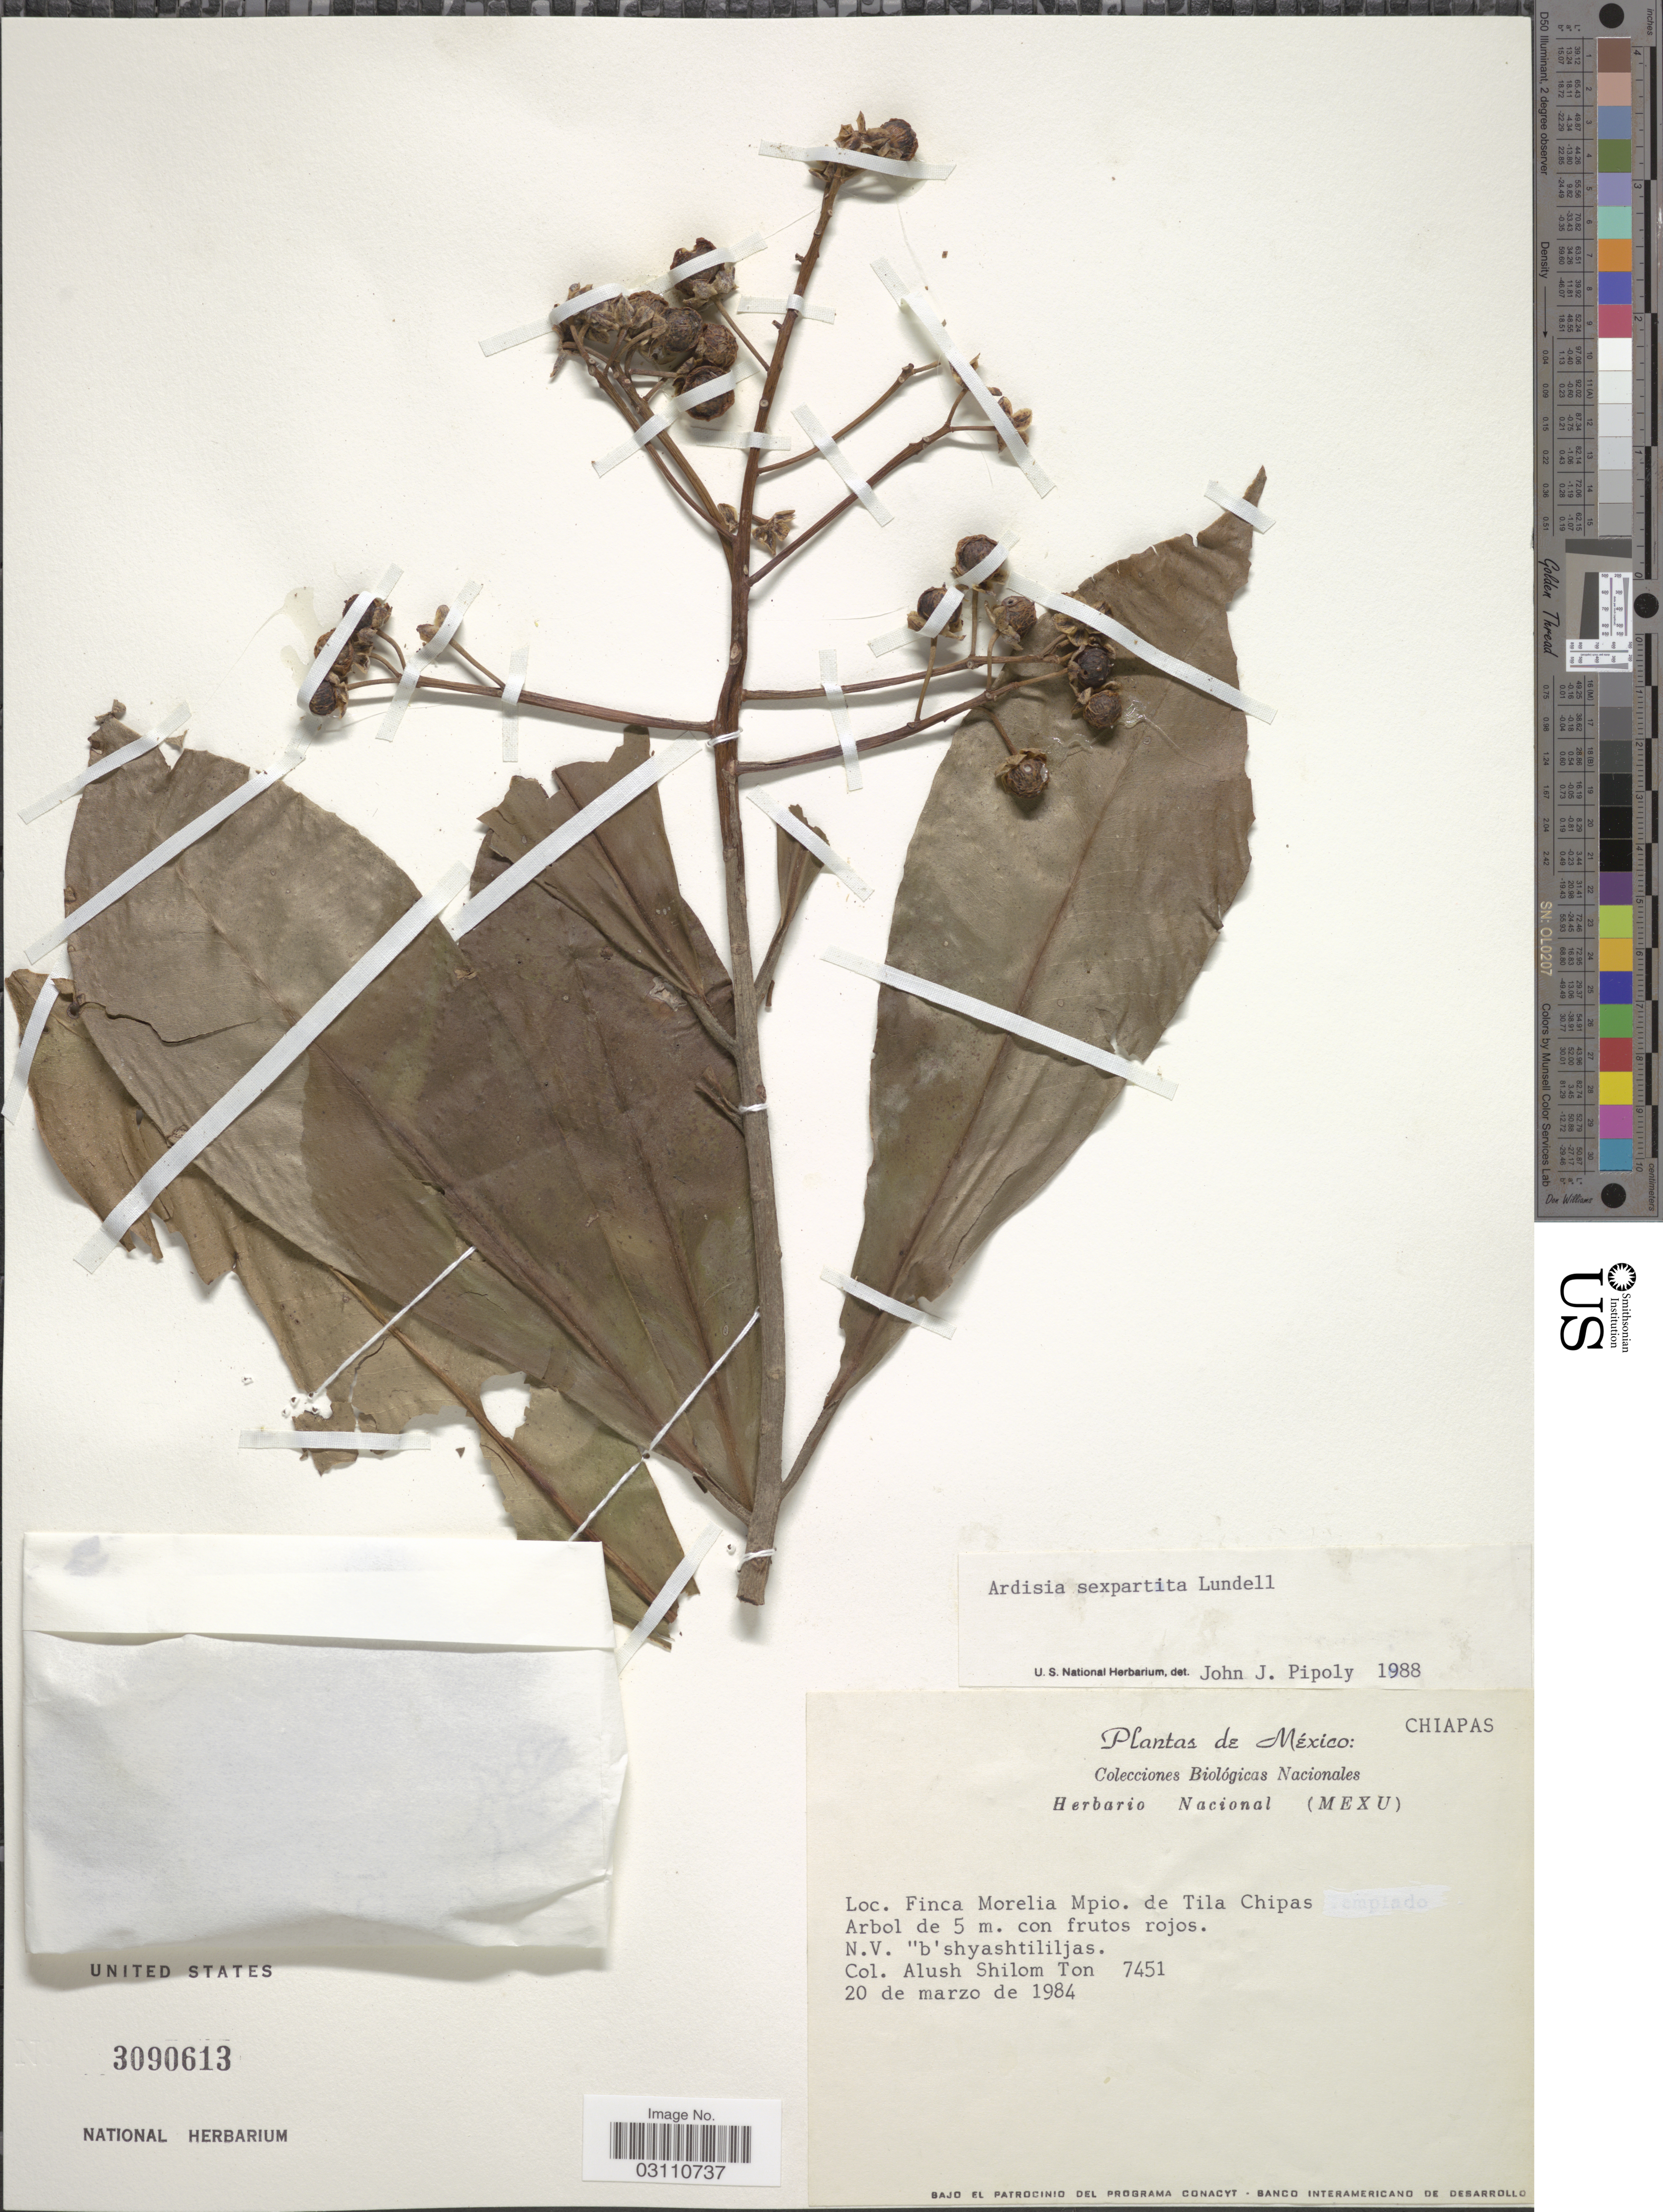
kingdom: Plantae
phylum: Tracheophyta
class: Magnoliopsida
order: Ericales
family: Primulaceae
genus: Ardisia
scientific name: Ardisia sexpartita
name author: Lundell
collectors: A. S. Ton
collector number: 7451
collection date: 1984-03-20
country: Mexico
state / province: Chiapas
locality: Finca Morelia Mpio. de Tila Chipas.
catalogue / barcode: US 3090613